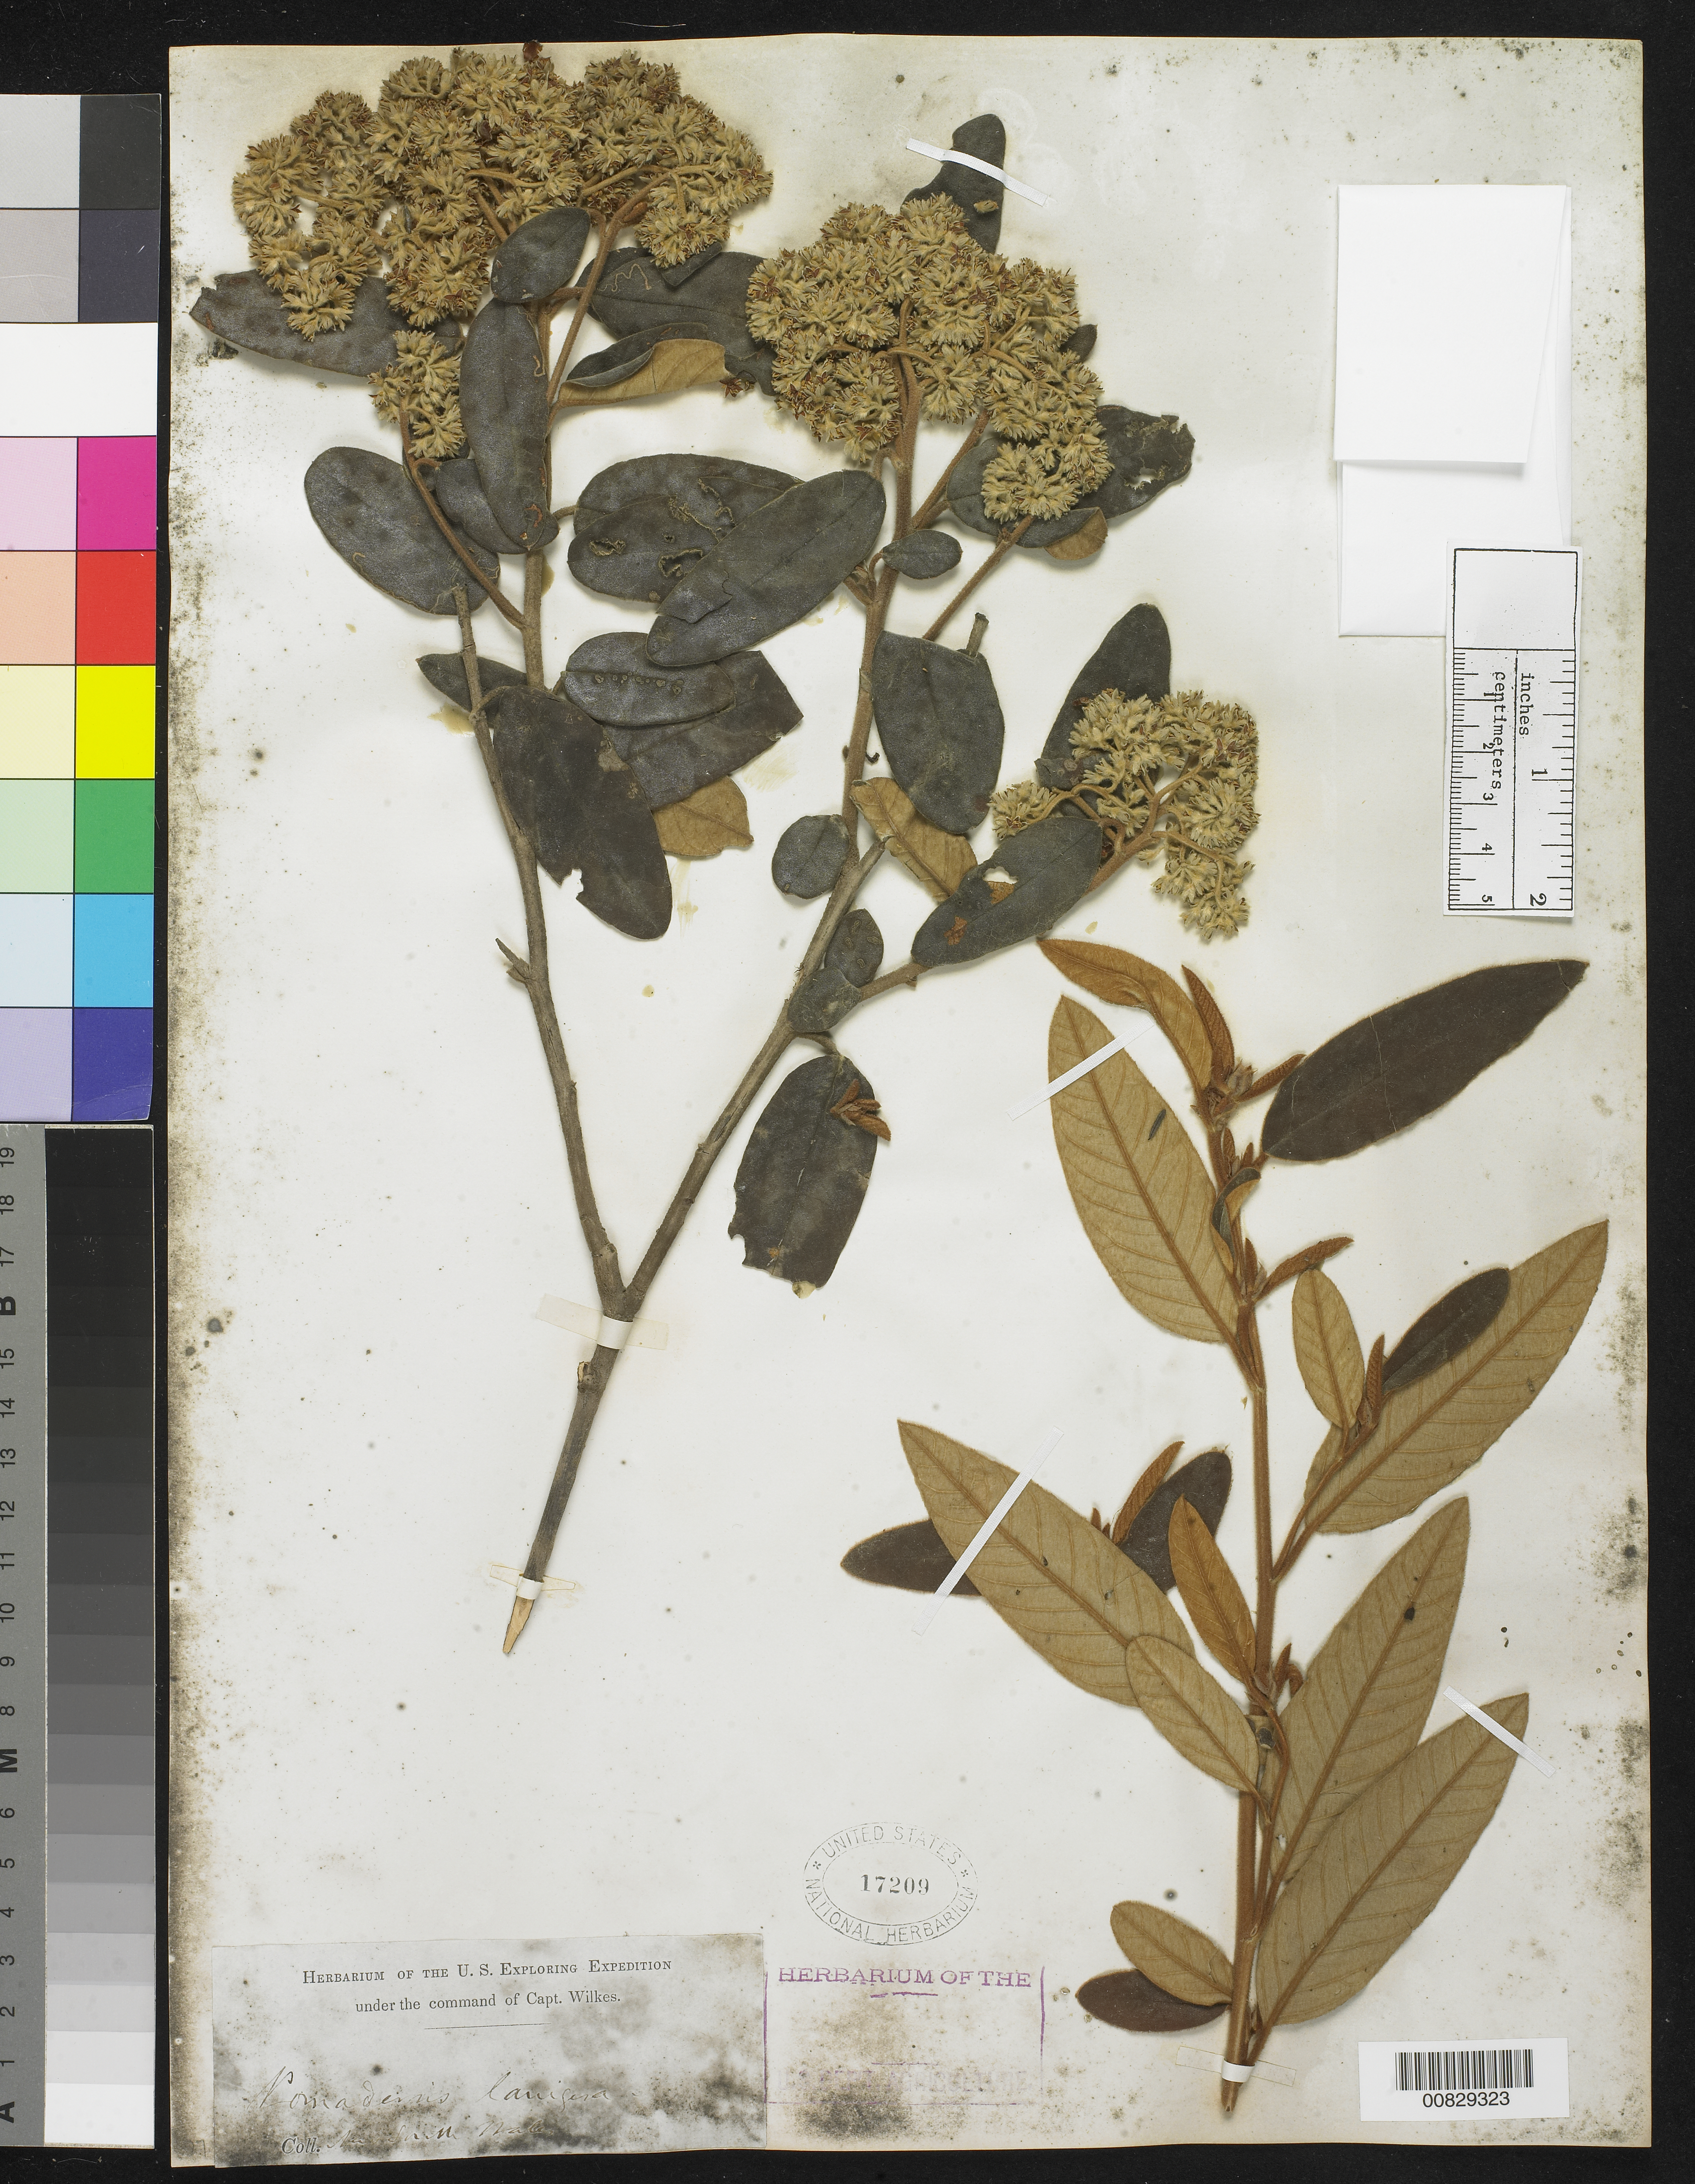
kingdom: Plantae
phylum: Tracheophyta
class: Magnoliopsida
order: Rosales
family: Rhamnaceae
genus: Pomaderris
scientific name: Pomaderris lanigera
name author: (Andrews) Sims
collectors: Wilkes Explor. Exped.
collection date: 1838/1842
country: Australia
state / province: New South Wales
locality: New South Wales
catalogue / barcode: US 17209